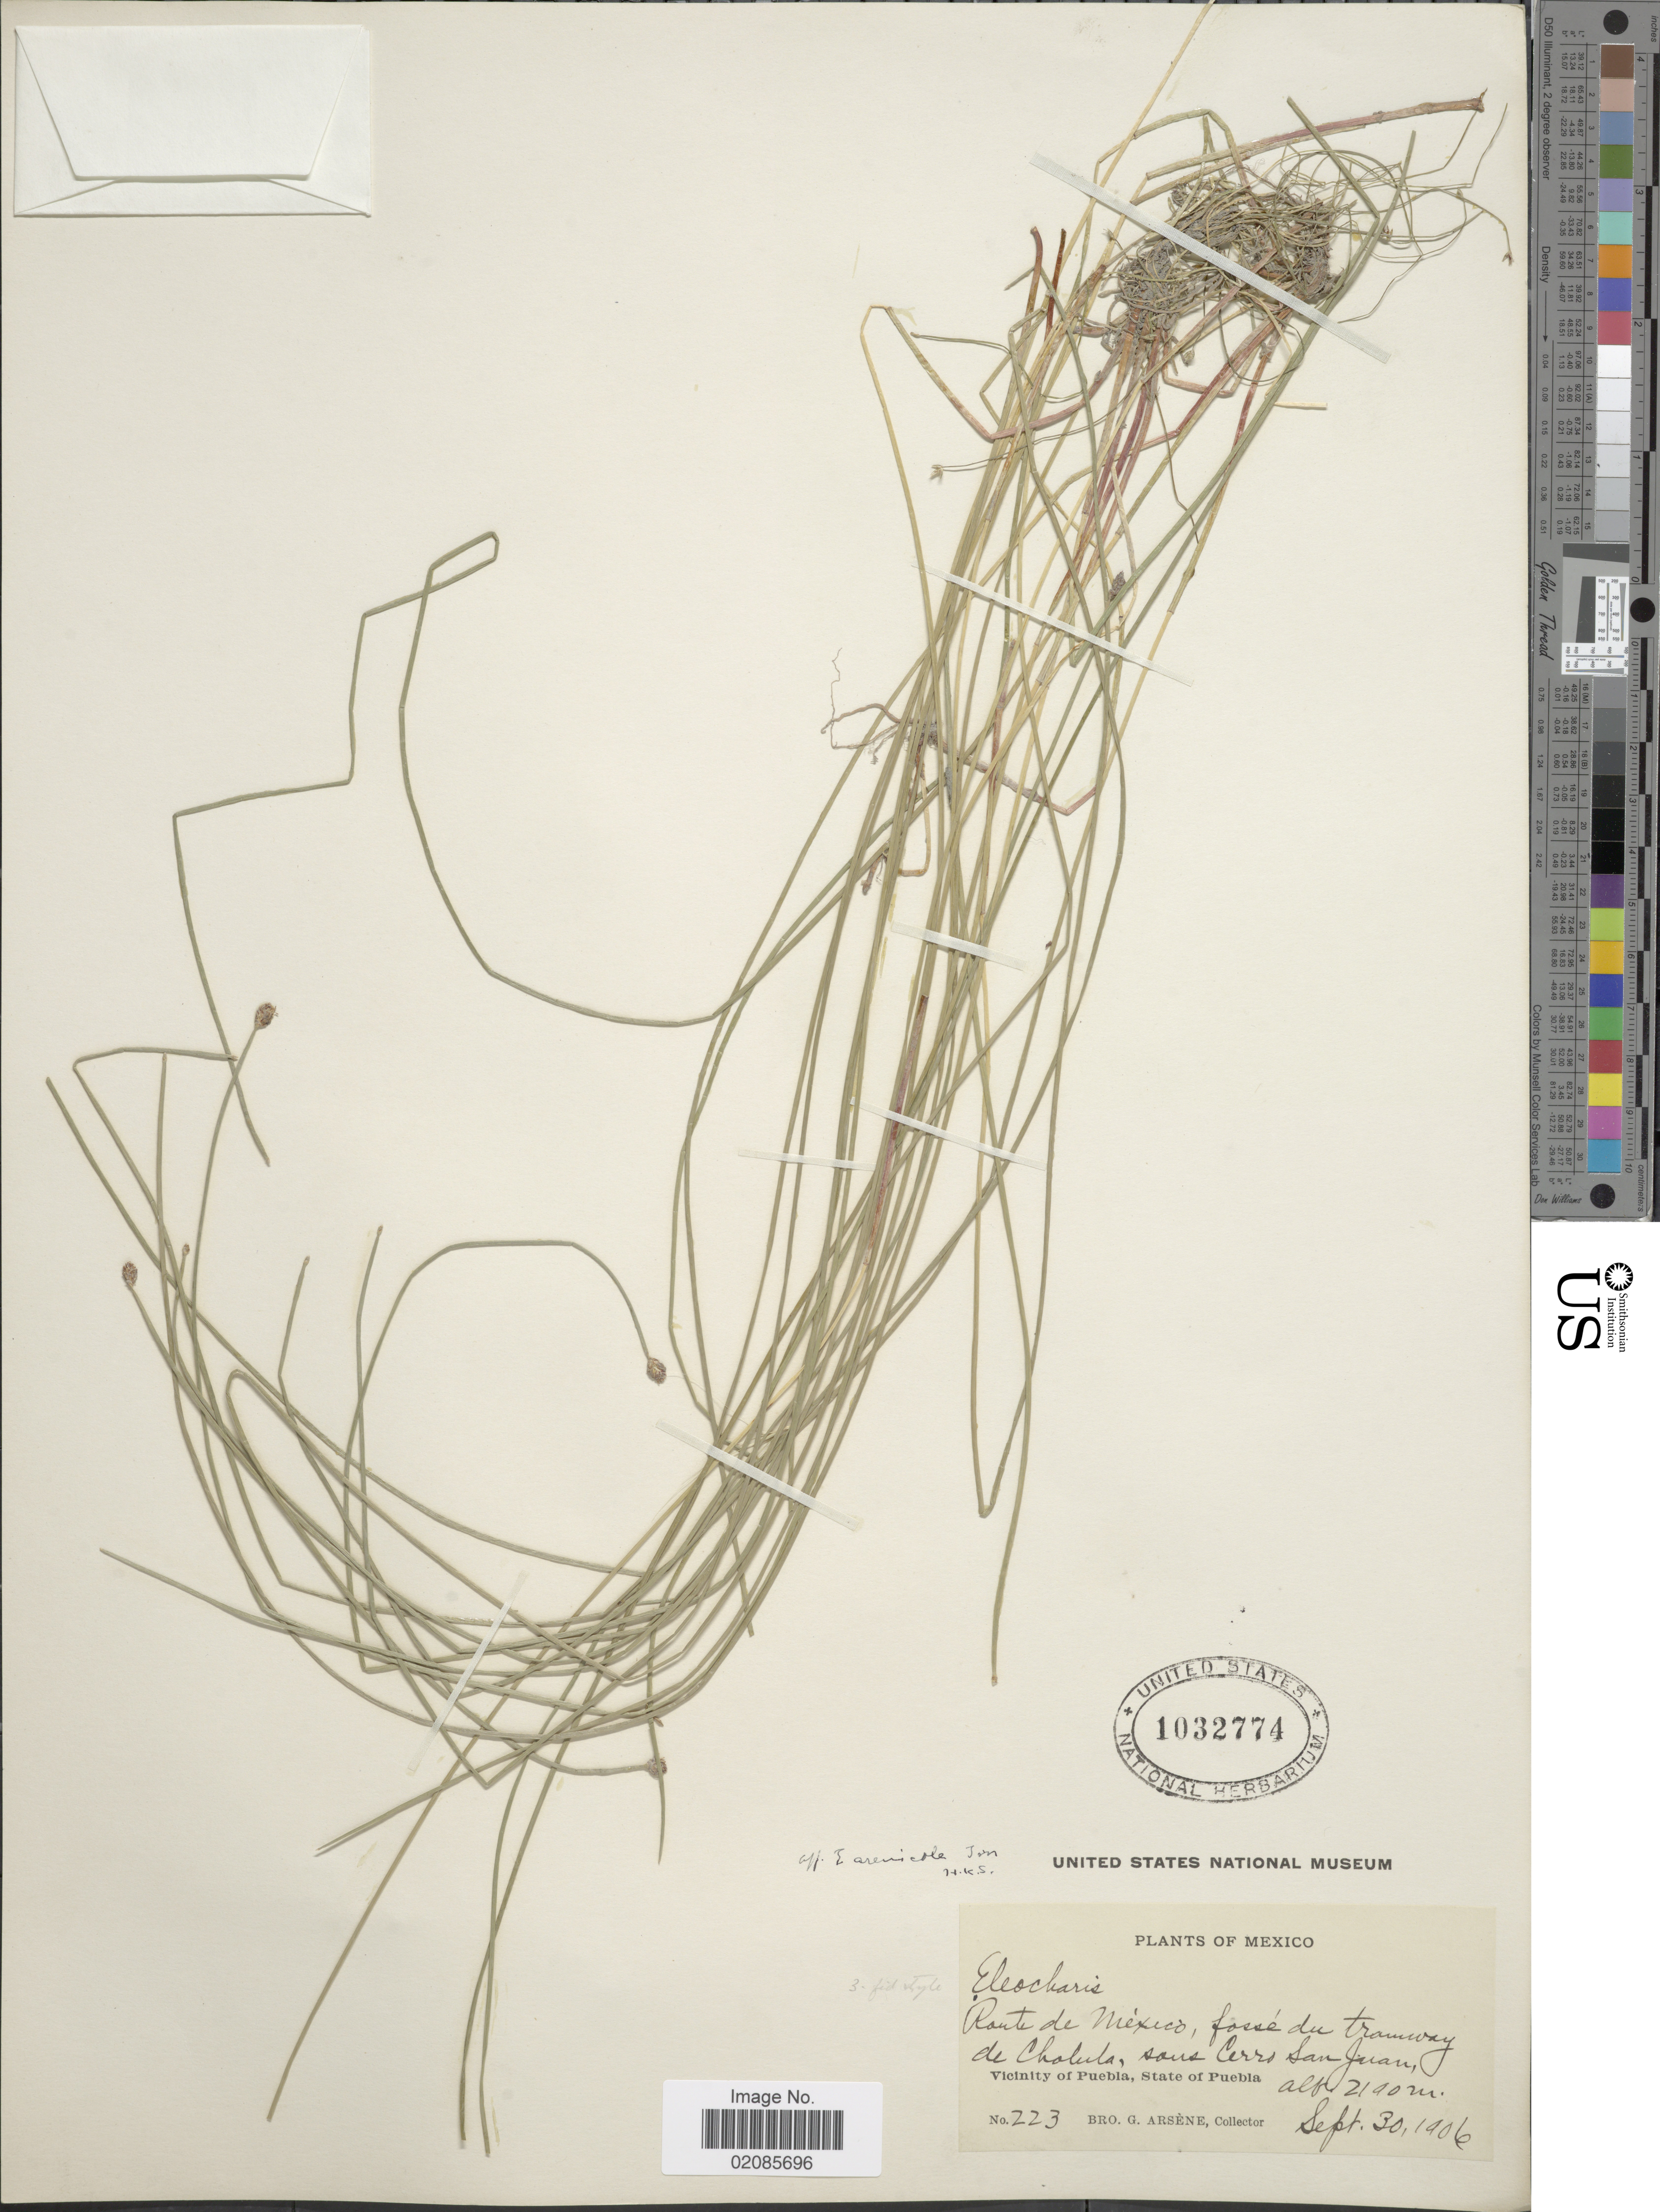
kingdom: Plantae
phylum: Tracheophyta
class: Liliopsida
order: Poales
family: Cyperaceae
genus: Eleocharis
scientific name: Eleocharis montevidensis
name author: Kunth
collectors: Bro. G. Arsène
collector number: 223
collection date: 1906-09-30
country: Mexico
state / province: Puebla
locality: Route de Mexico, fosse du tramway de Choluda, sous Cerro San Juan, Vicinity of Puebla.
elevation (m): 2190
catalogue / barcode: US 1032774